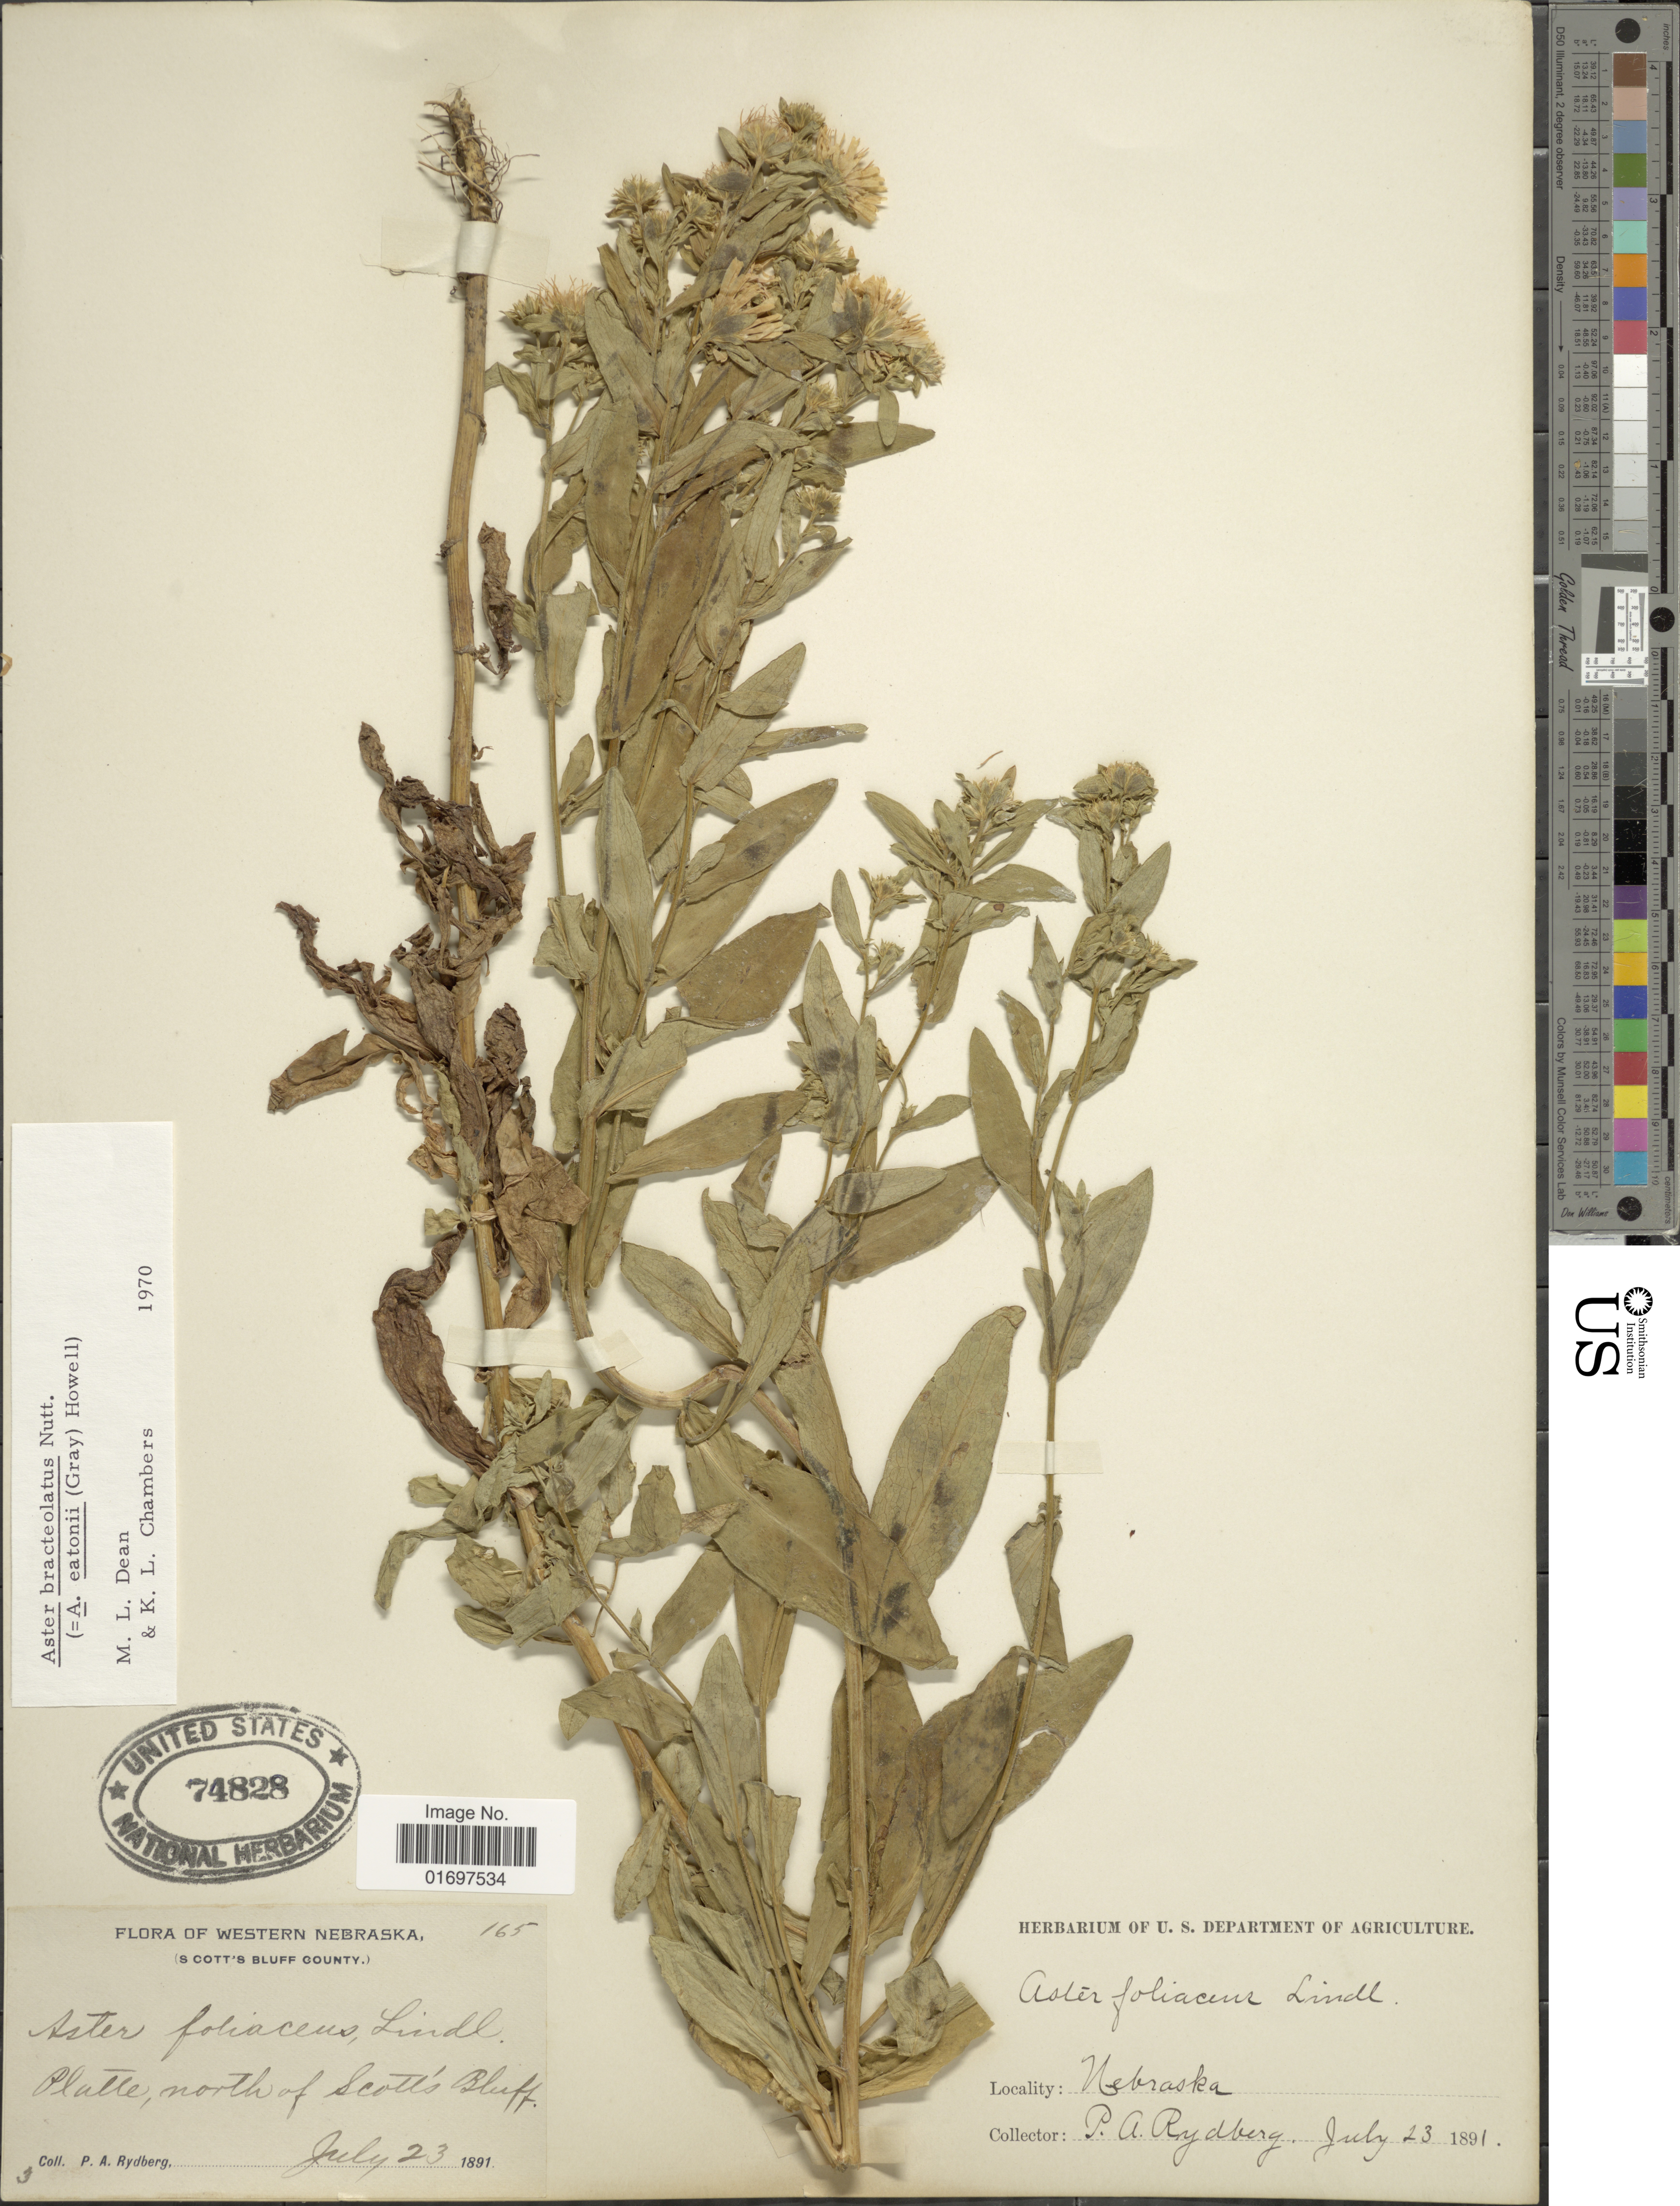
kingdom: Plantae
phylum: Tracheophyta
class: Magnoliopsida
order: Asterales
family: Asteraceae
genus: Symphyotrichum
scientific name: Symphyotrichum bracteolatum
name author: (Nutt.) G.L. Nesom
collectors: P. A. Rydberg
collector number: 165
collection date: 1891-07-23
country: United States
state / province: Nebraska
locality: Western Nebraska (Scott's Bluff County.) Platte, north of Scott's Bluff.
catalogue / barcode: US 74828